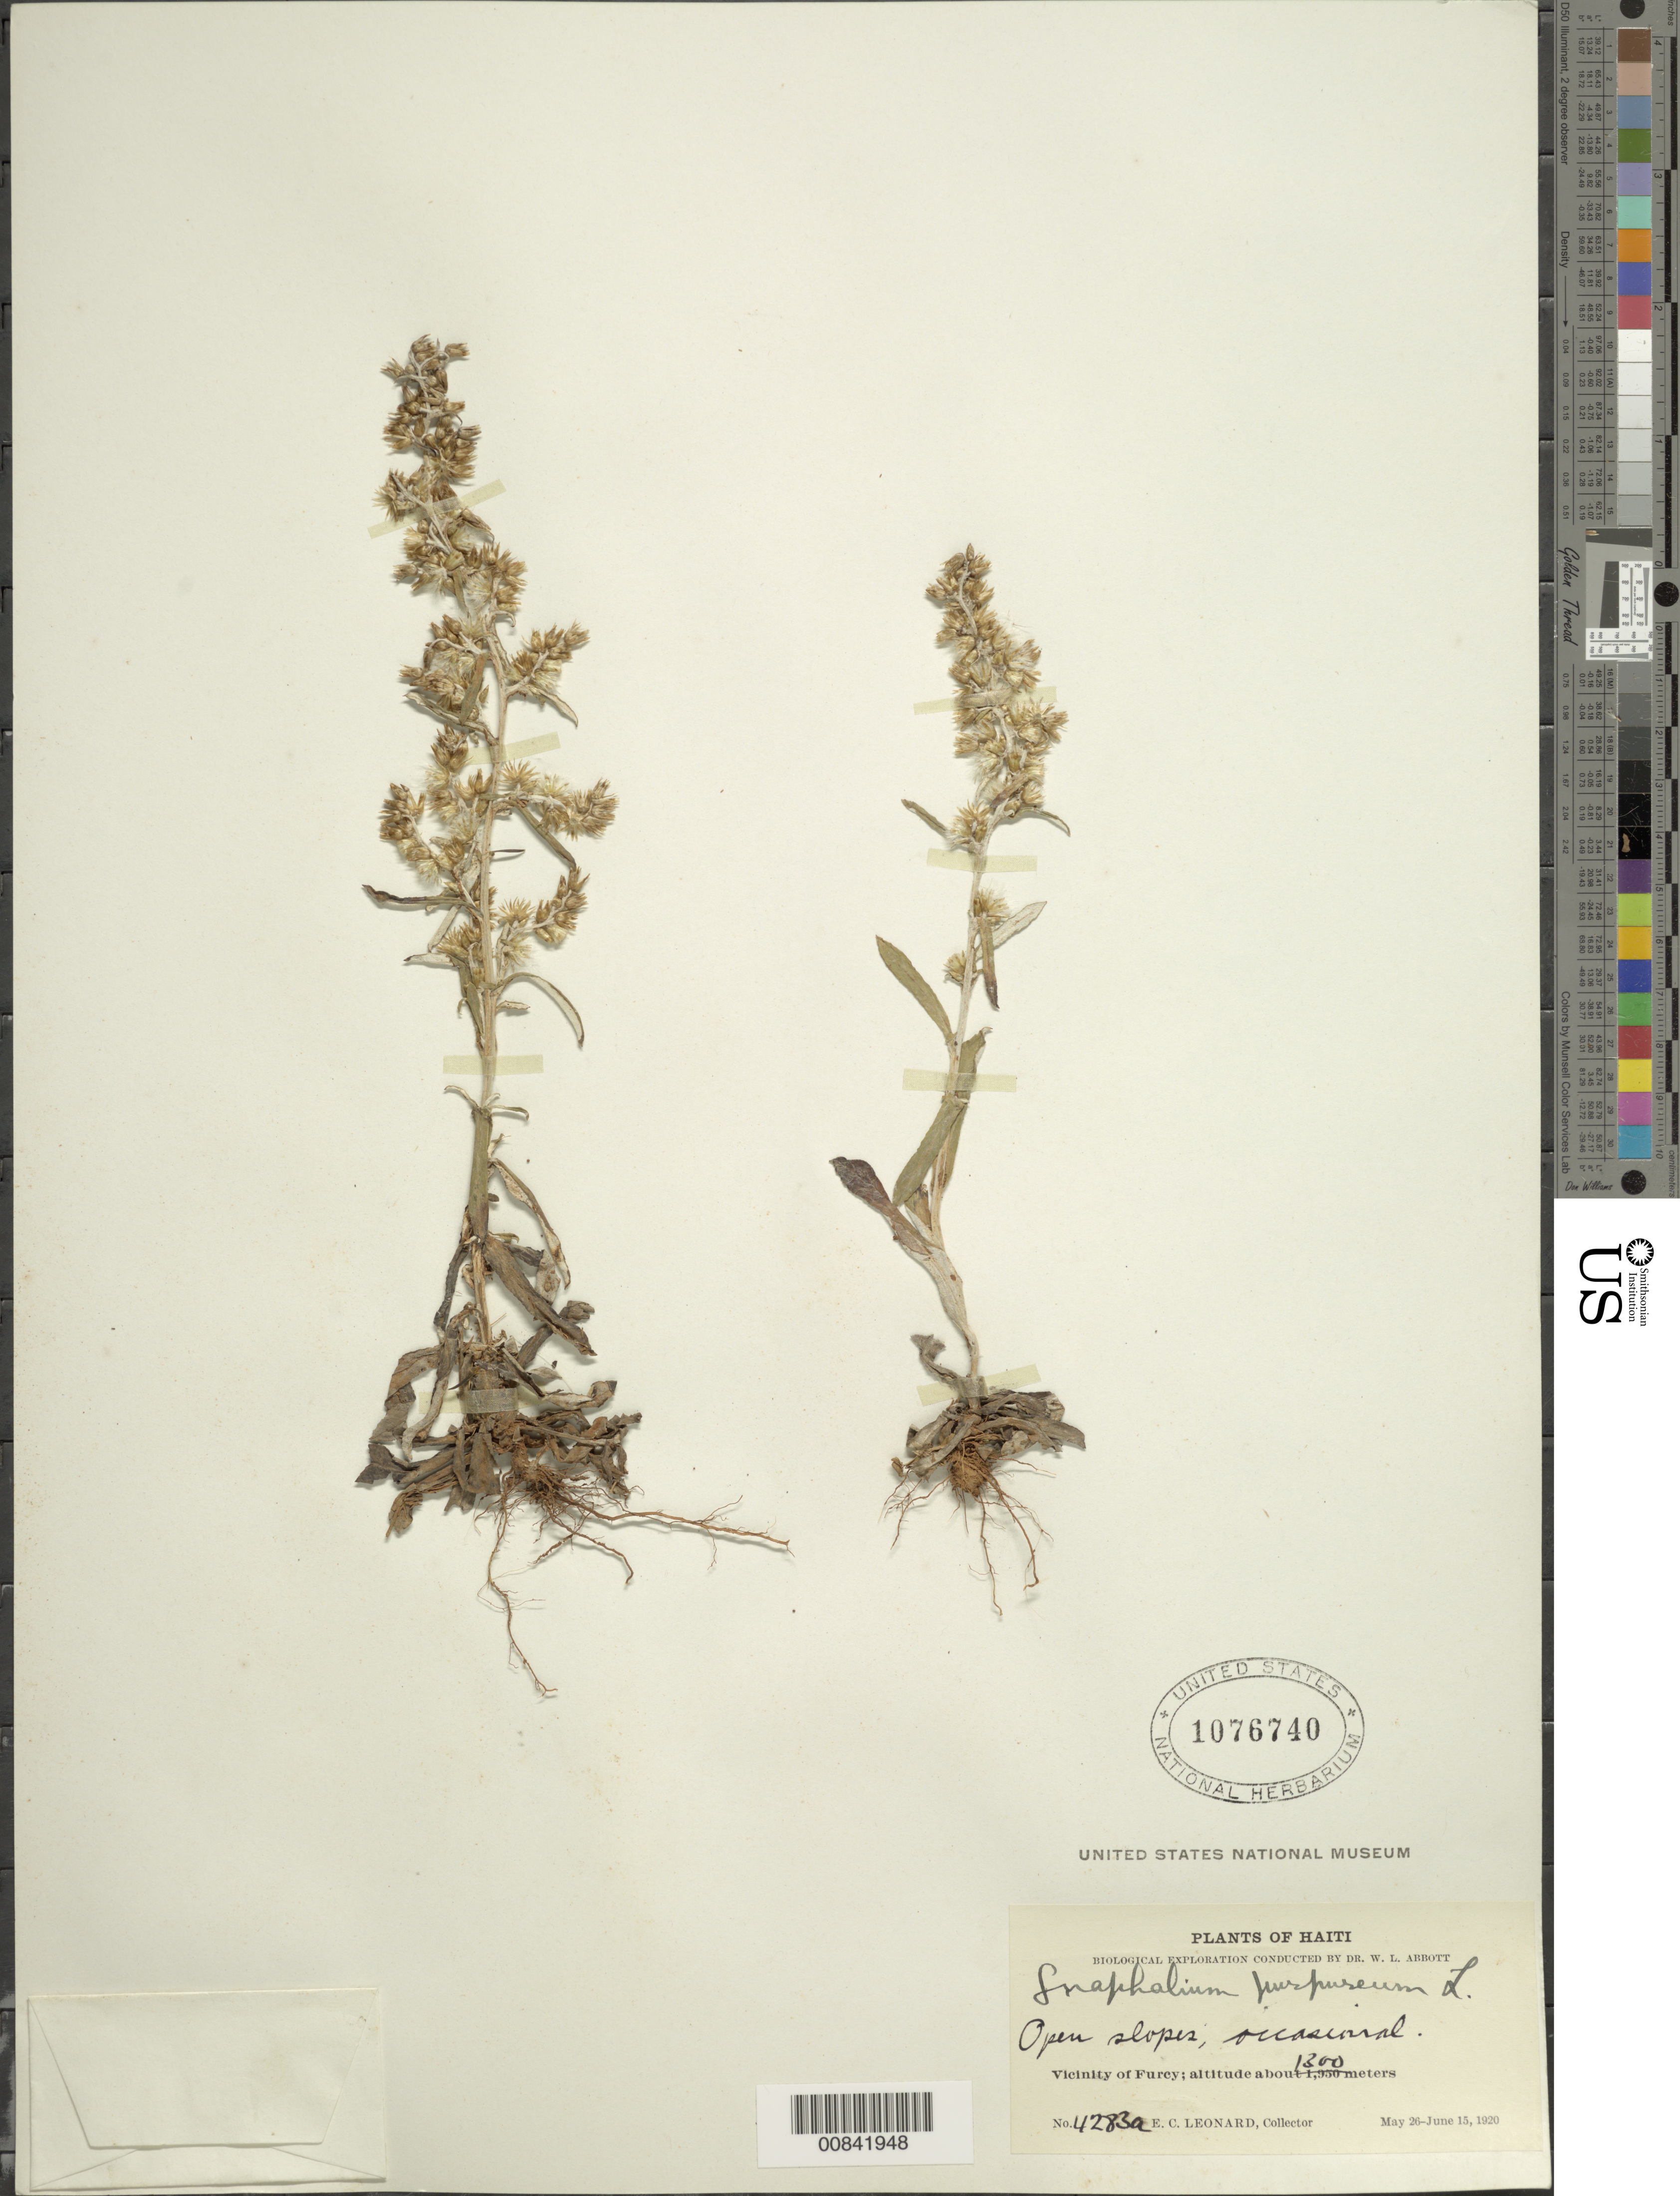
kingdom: Plantae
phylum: Tracheophyta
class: Magnoliopsida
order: Asterales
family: Asteraceae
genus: Gamochaeta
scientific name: Gamochaeta coarctata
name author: (Willd.) Kerguélen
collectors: E. C. Leonard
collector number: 4283A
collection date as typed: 26 May 1920 to 15 Jun 1920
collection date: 1920-05-26/1920-06-15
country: Haiti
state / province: Ouest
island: Hispaniola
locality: Vicinity of Furcy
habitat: Open slopes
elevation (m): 1300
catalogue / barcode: US 1076740